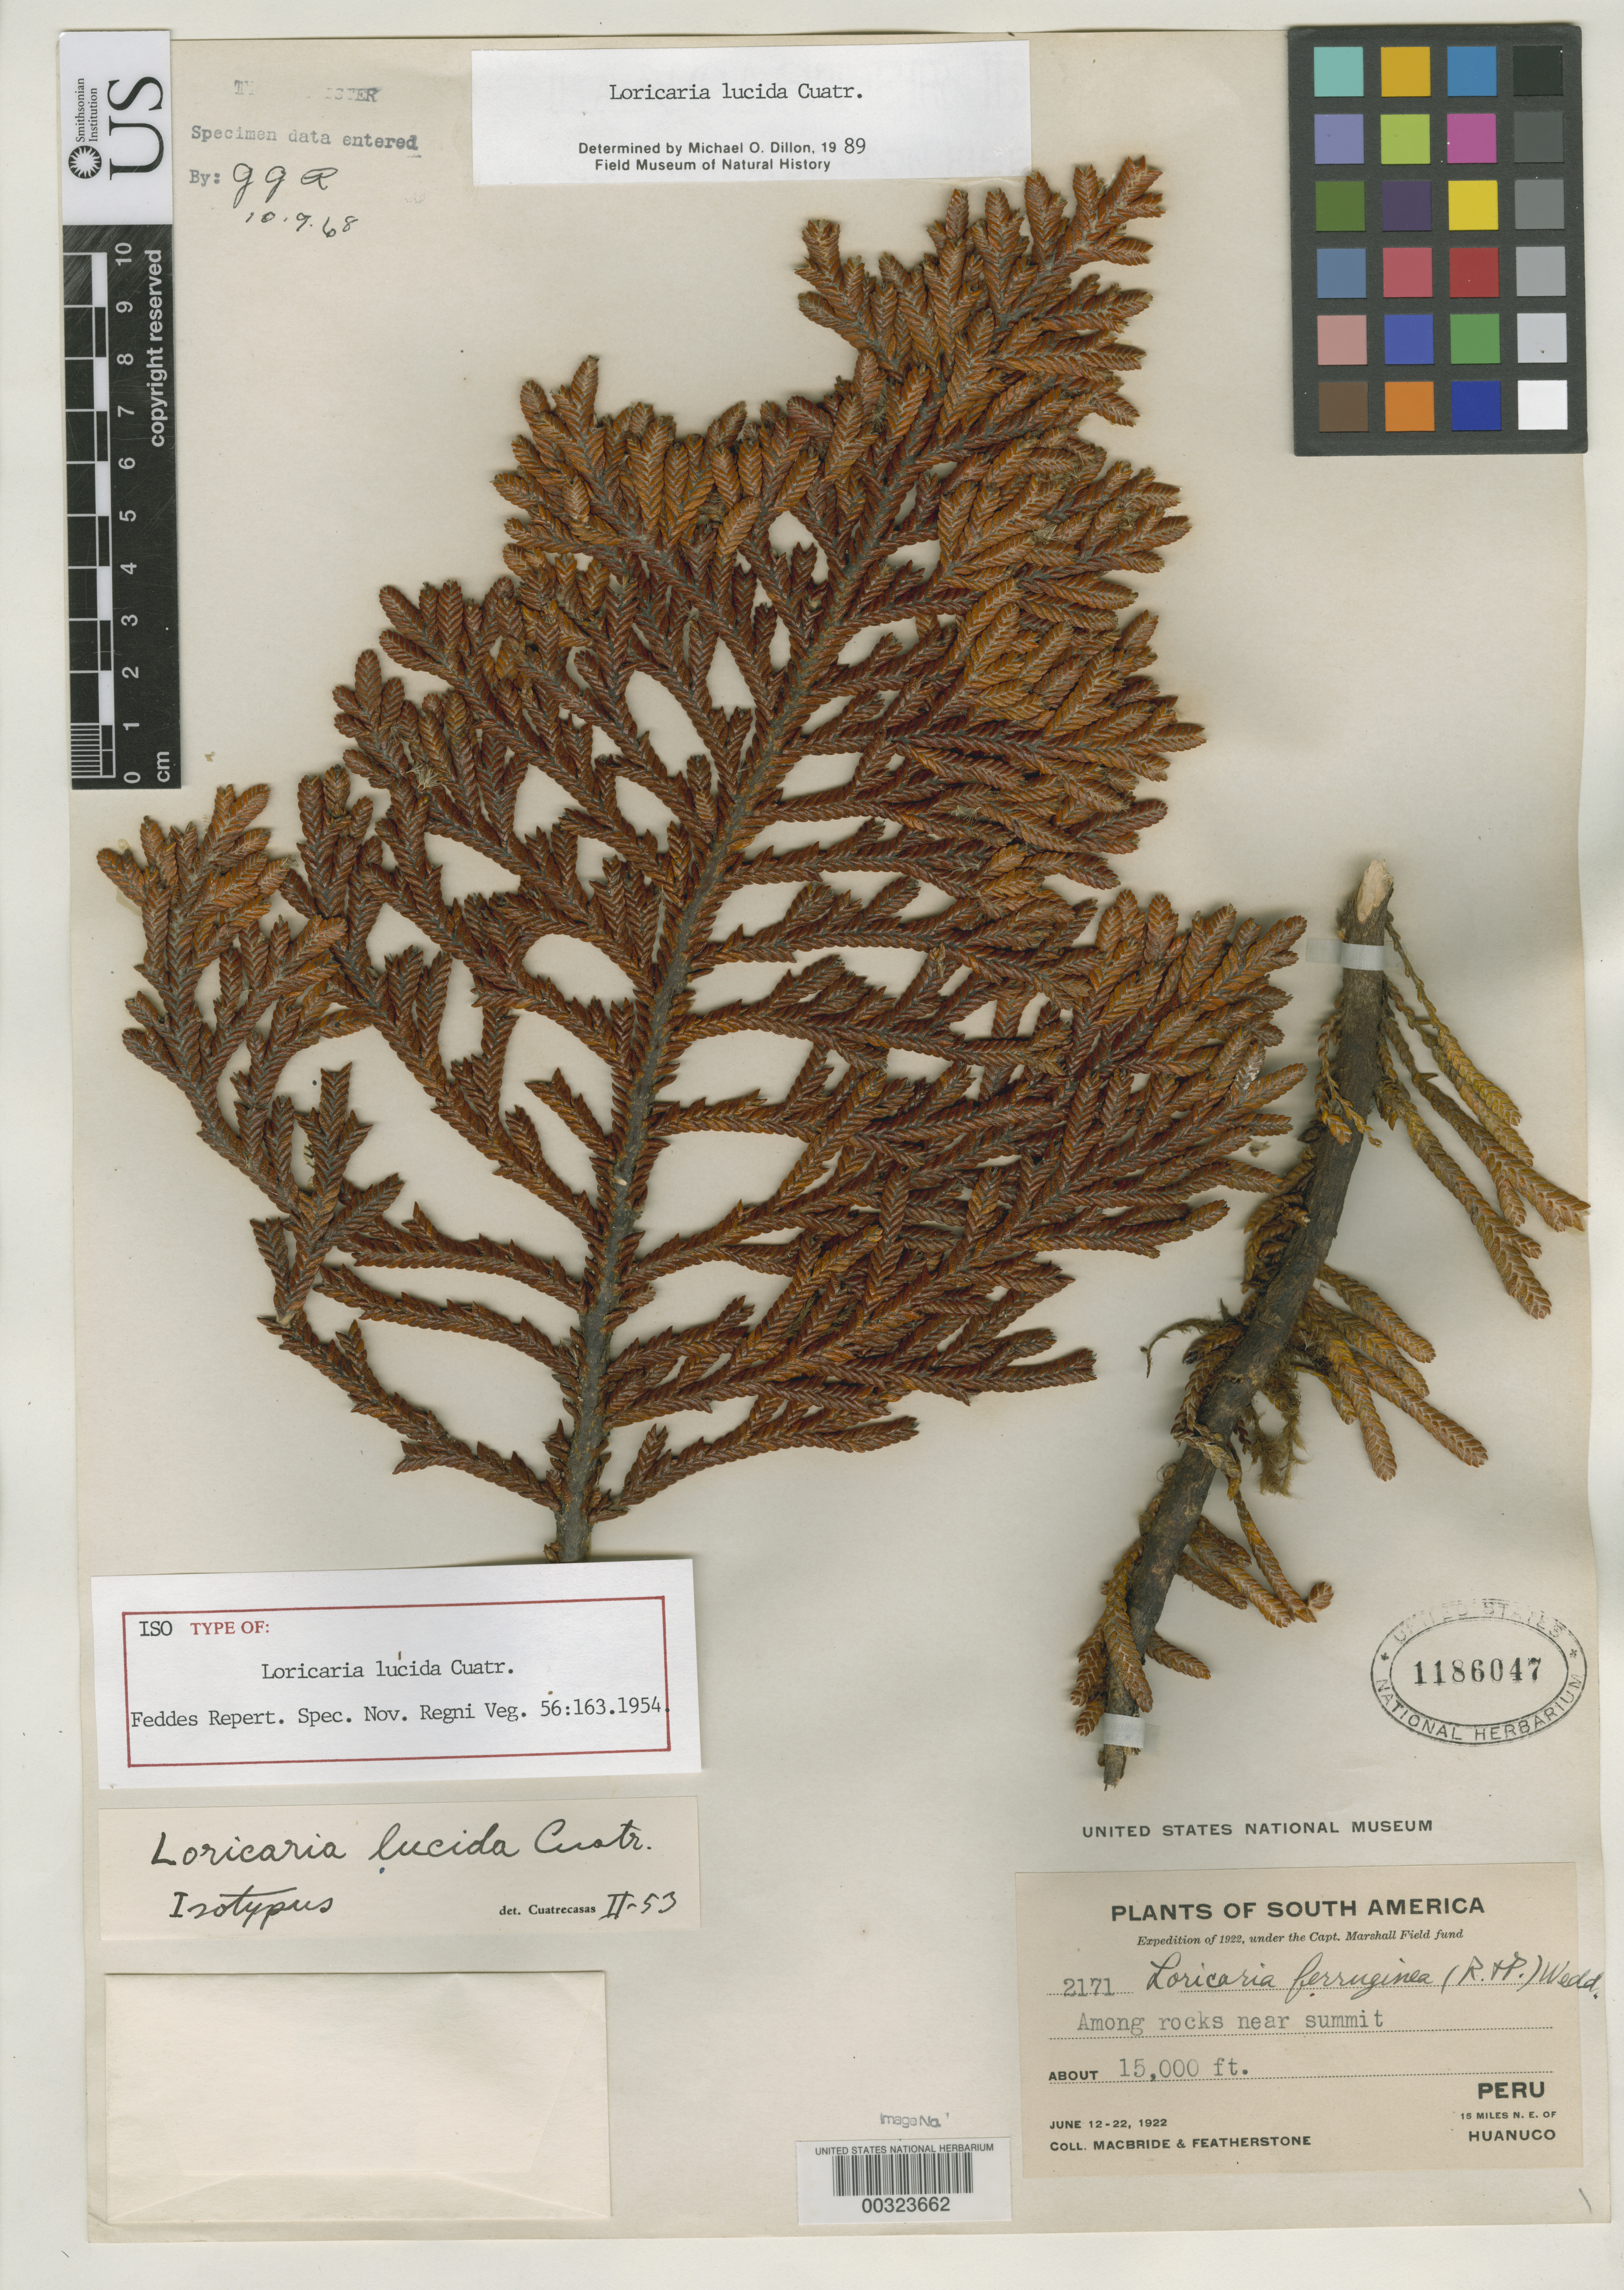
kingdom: Plantae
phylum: Tracheophyta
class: Magnoliopsida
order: Asterales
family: Asteraceae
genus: Loricaria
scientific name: Loricaria lucida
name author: Cuatrec.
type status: Isotype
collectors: J. F. Macbride & W. Featherstone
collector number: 2171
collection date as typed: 12 Jun 1922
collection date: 1922-06-12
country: Peru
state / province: Huánuco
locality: Huánuco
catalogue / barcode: US 1186047